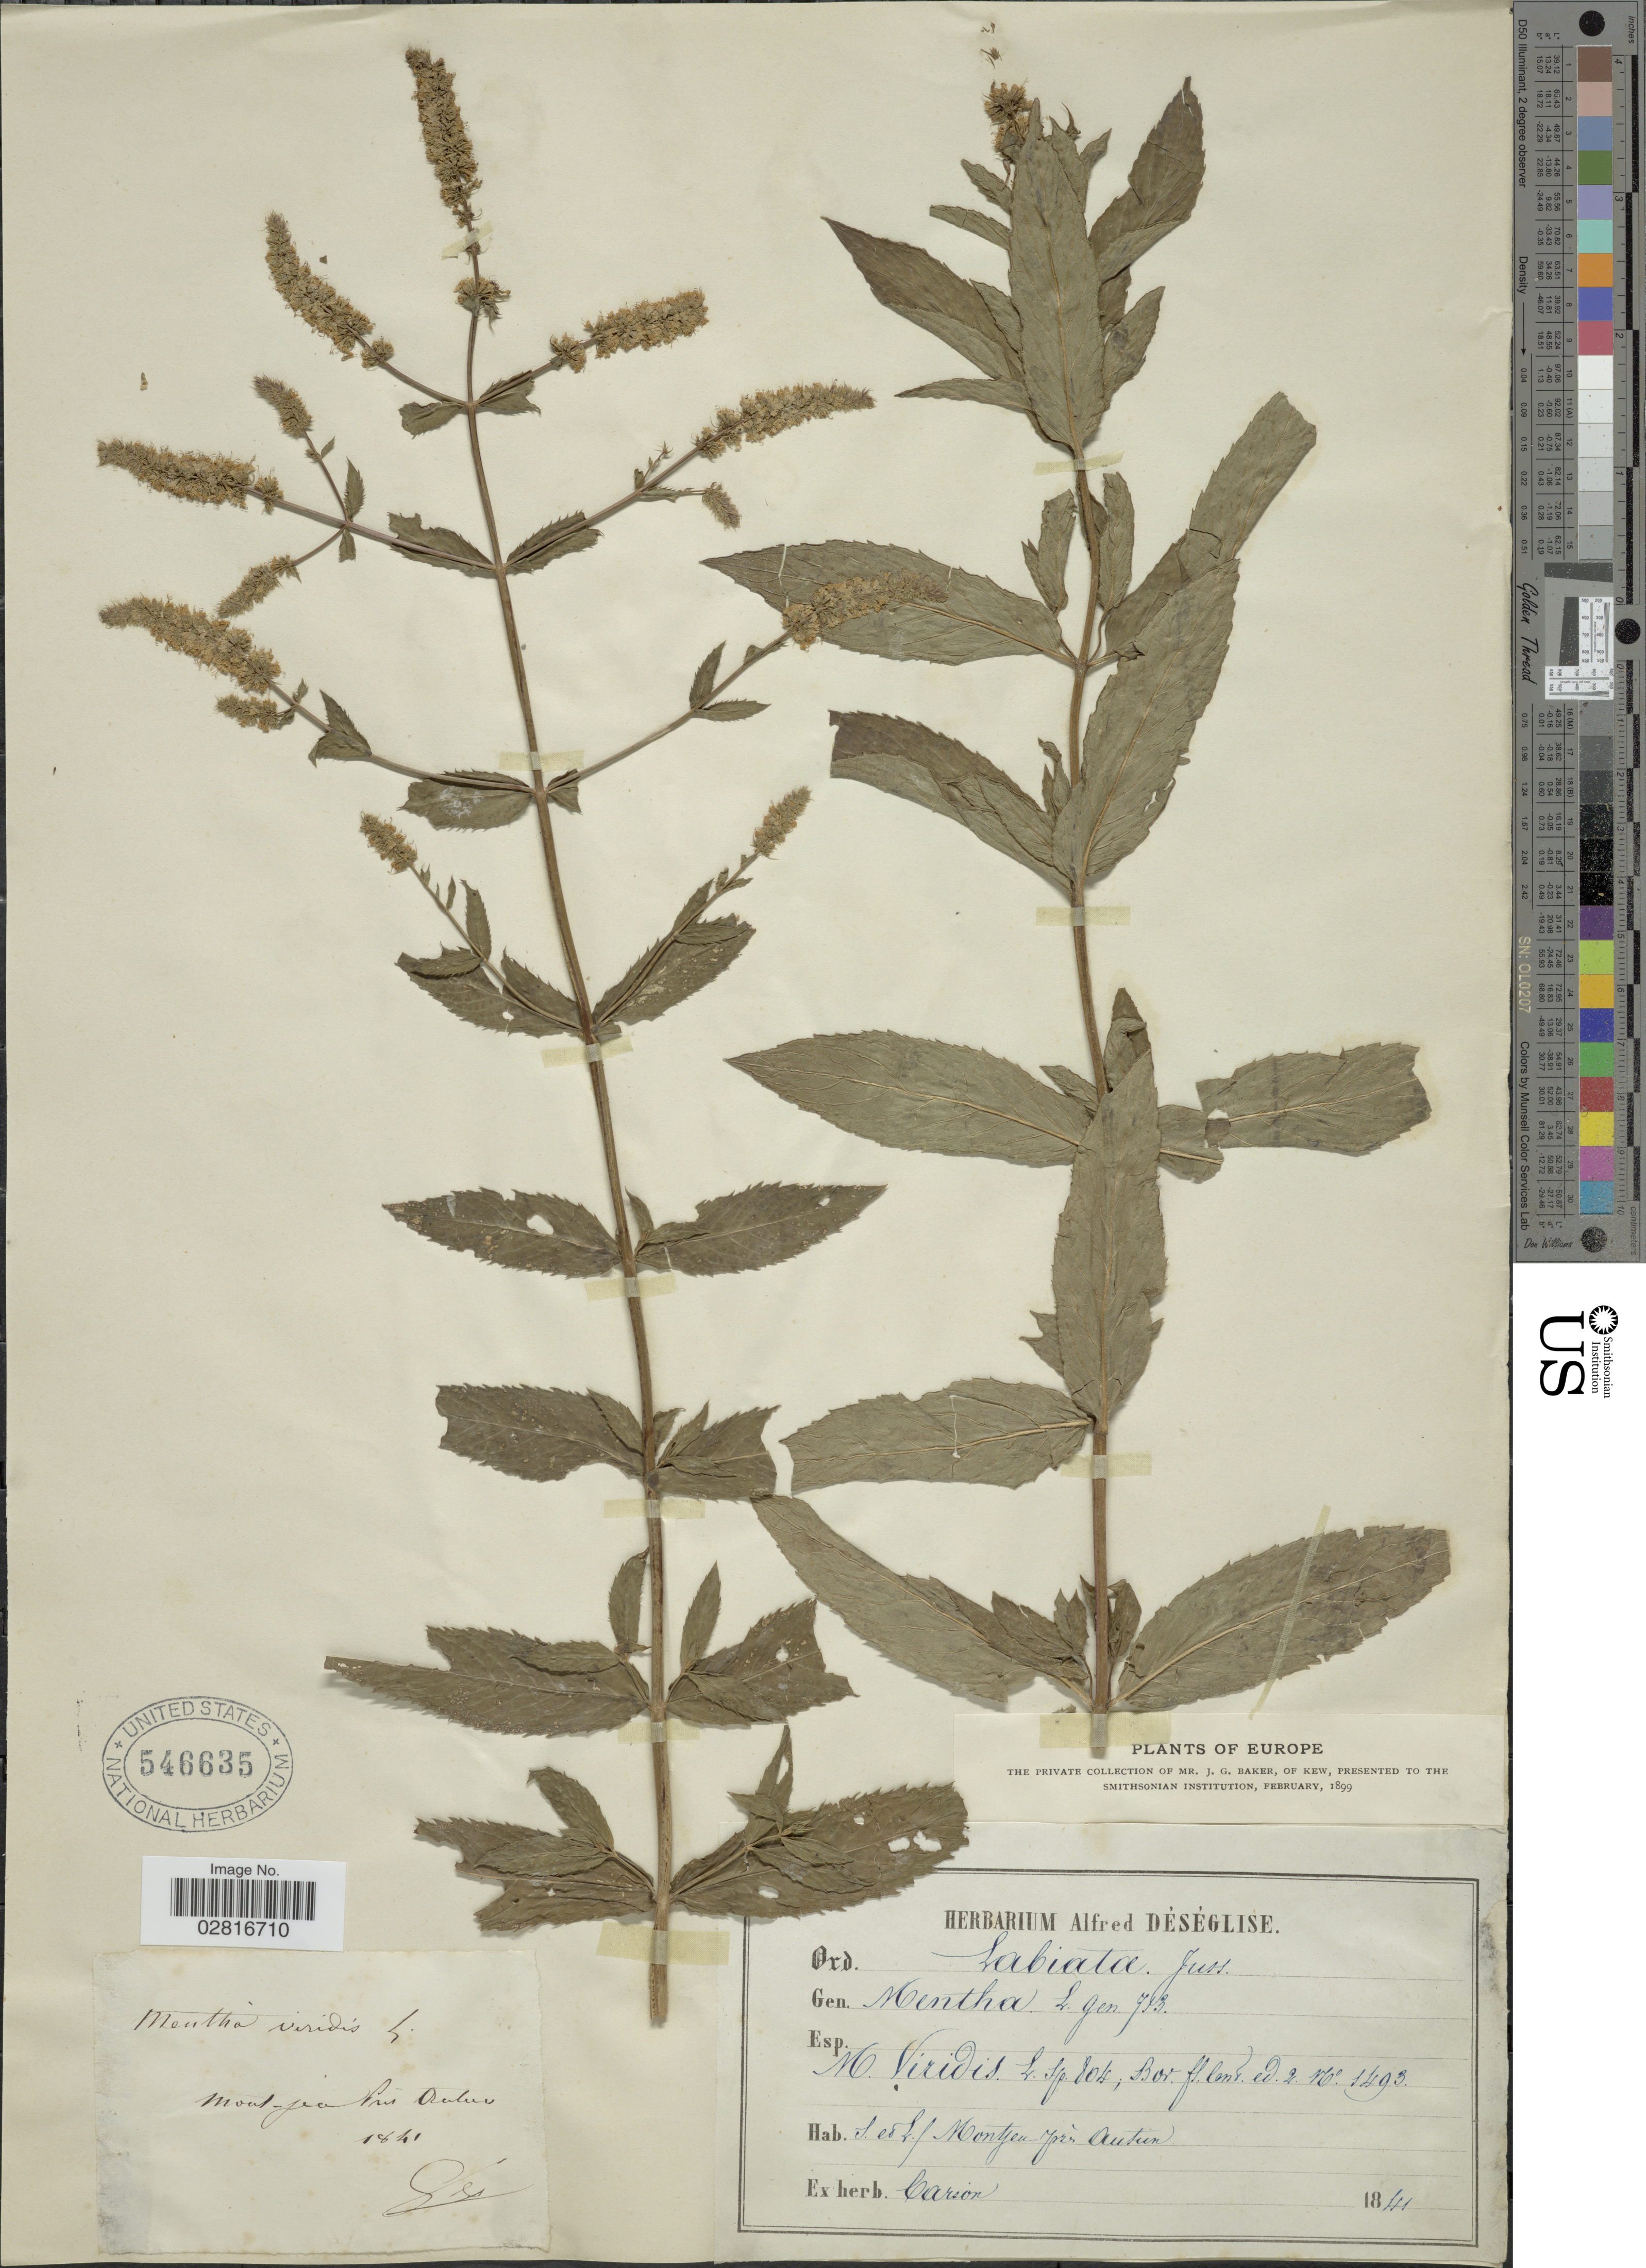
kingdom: Plantae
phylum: Tracheophyta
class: Magnoliopsida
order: Lamiales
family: Lamiaceae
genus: Mentha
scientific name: Mentha spicata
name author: L.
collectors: A. Deseglise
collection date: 1841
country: France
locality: Europe. S. ed L. f Mont-jea près Autun. [interpreted]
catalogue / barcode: US 546635